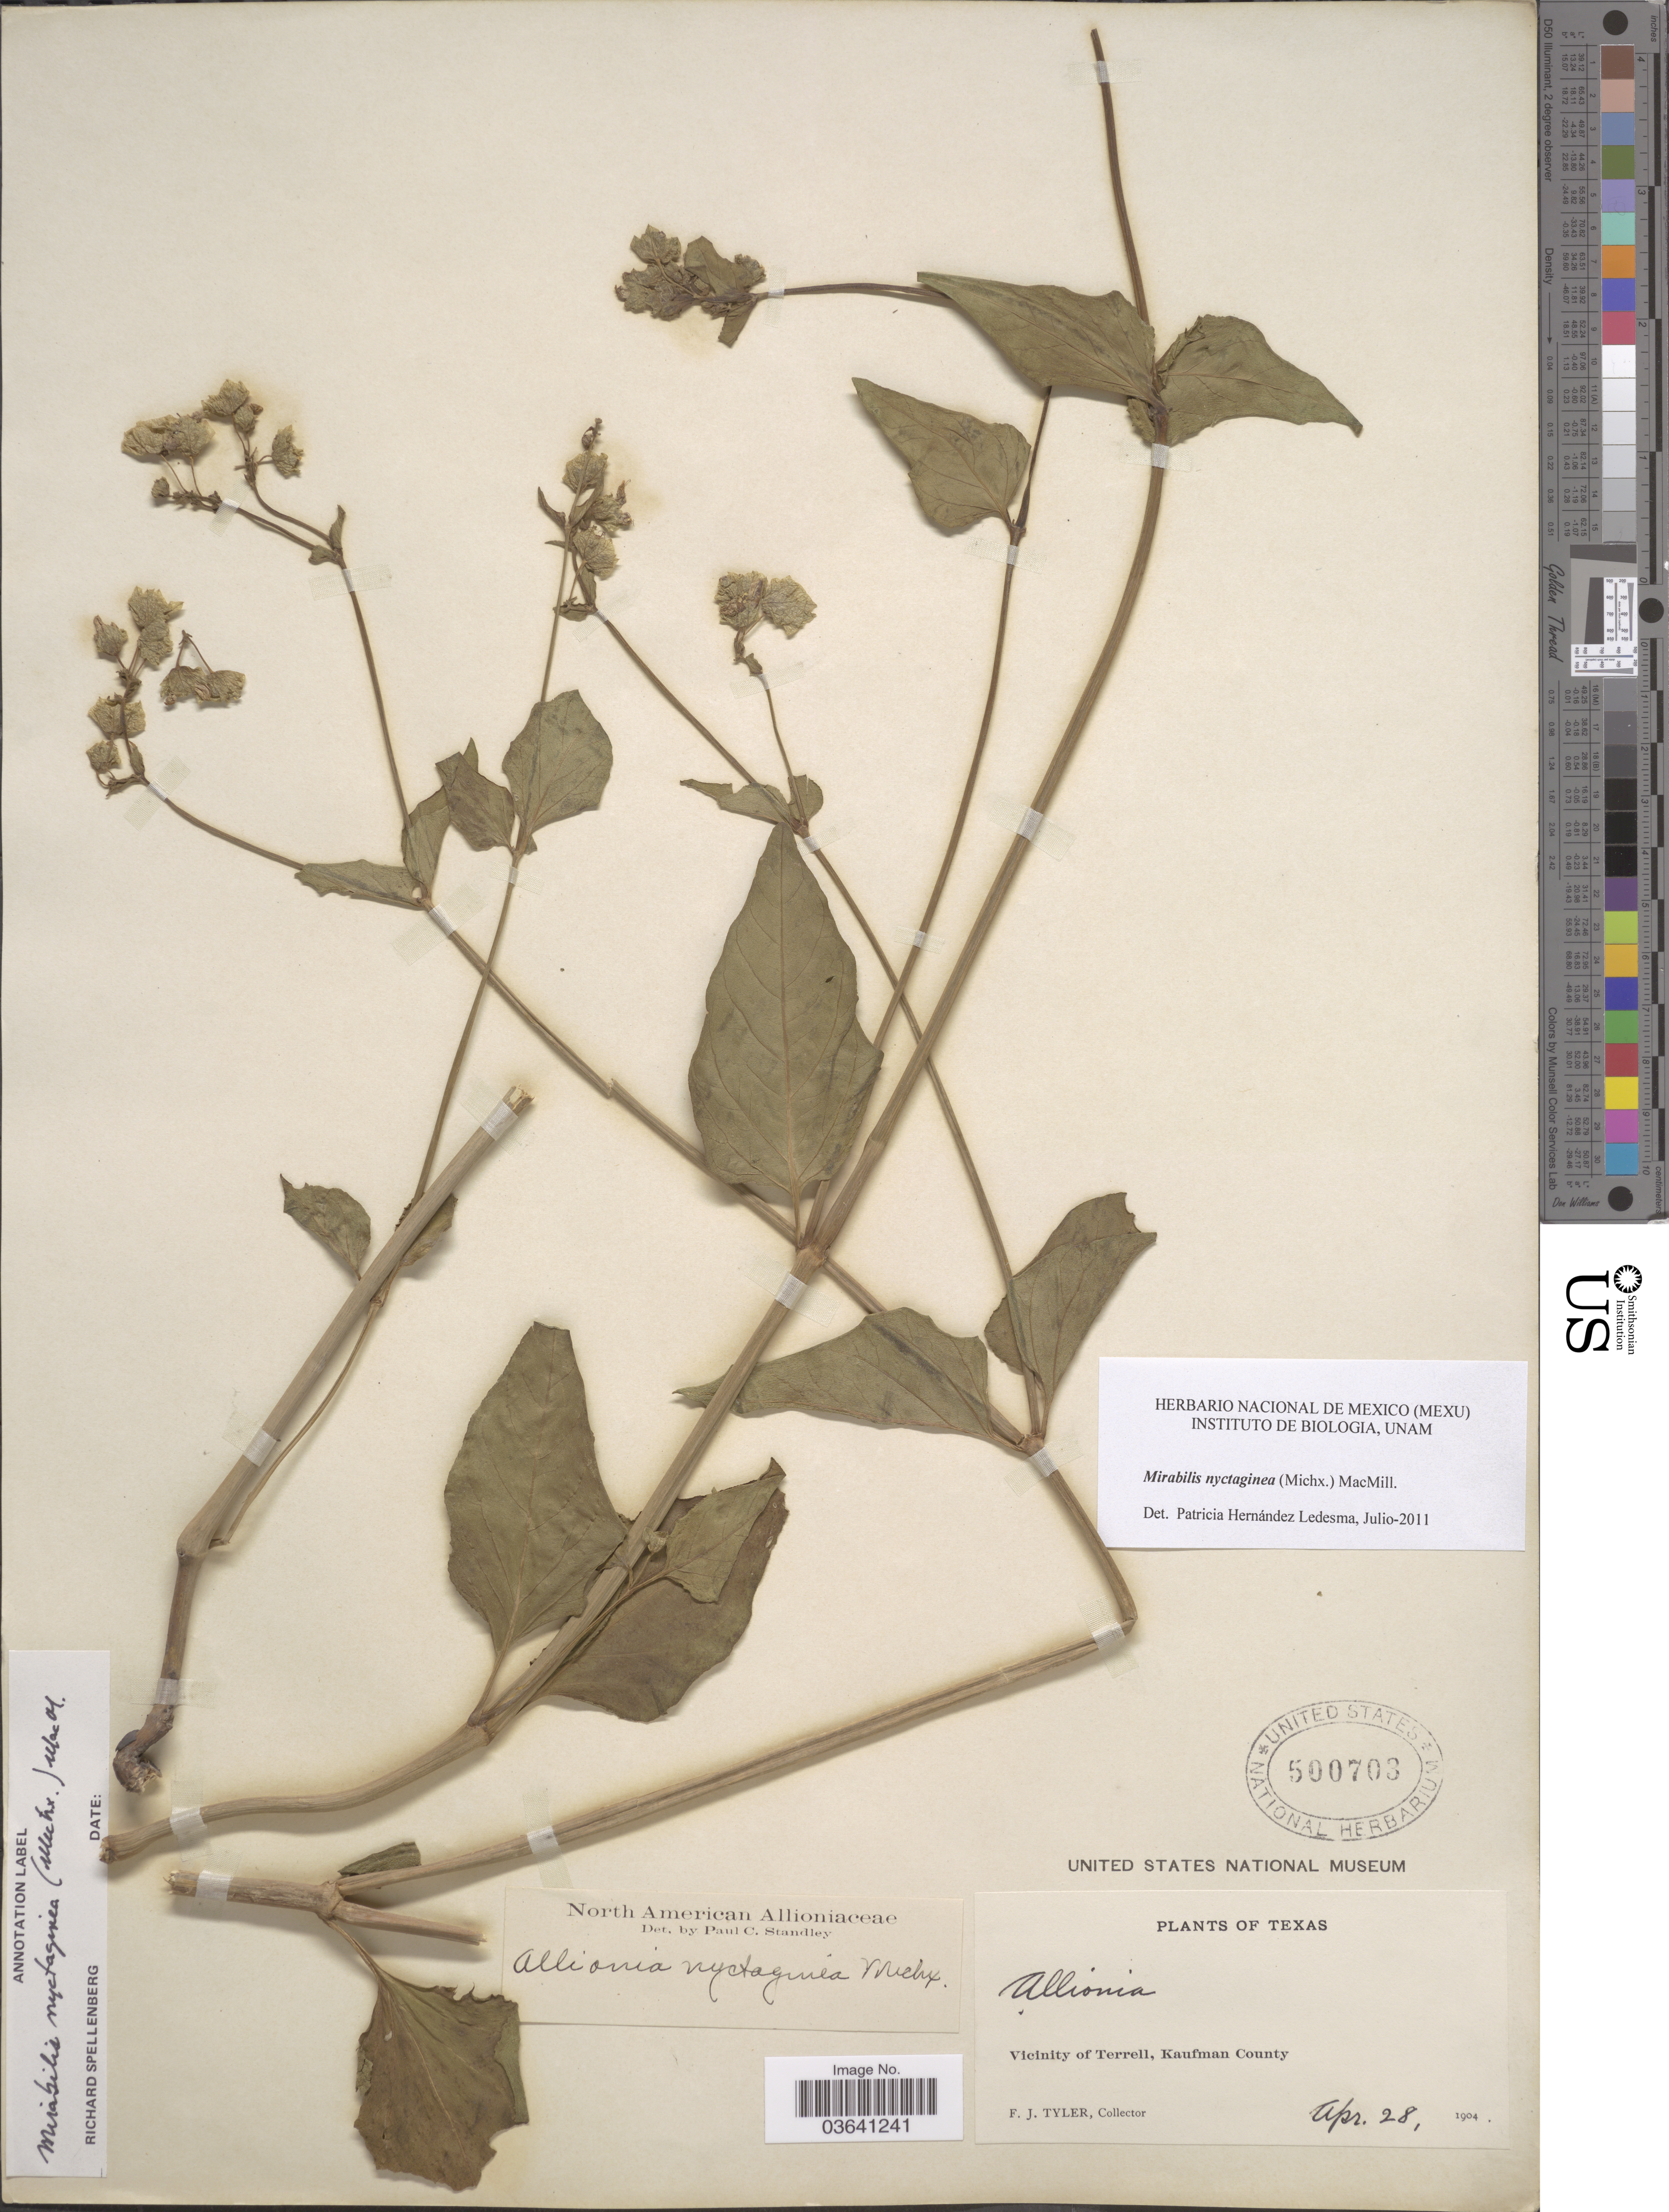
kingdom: Plantae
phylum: Tracheophyta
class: Magnoliopsida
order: Caryophyllales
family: Nyctaginaceae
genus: Mirabilis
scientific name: Mirabilis nyctaginea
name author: (Michx.) MacMill.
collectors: F. Tyler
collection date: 1904-04-28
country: United States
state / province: Texas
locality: Vicinity of Terrell, Kaufman County.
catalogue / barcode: US 500703